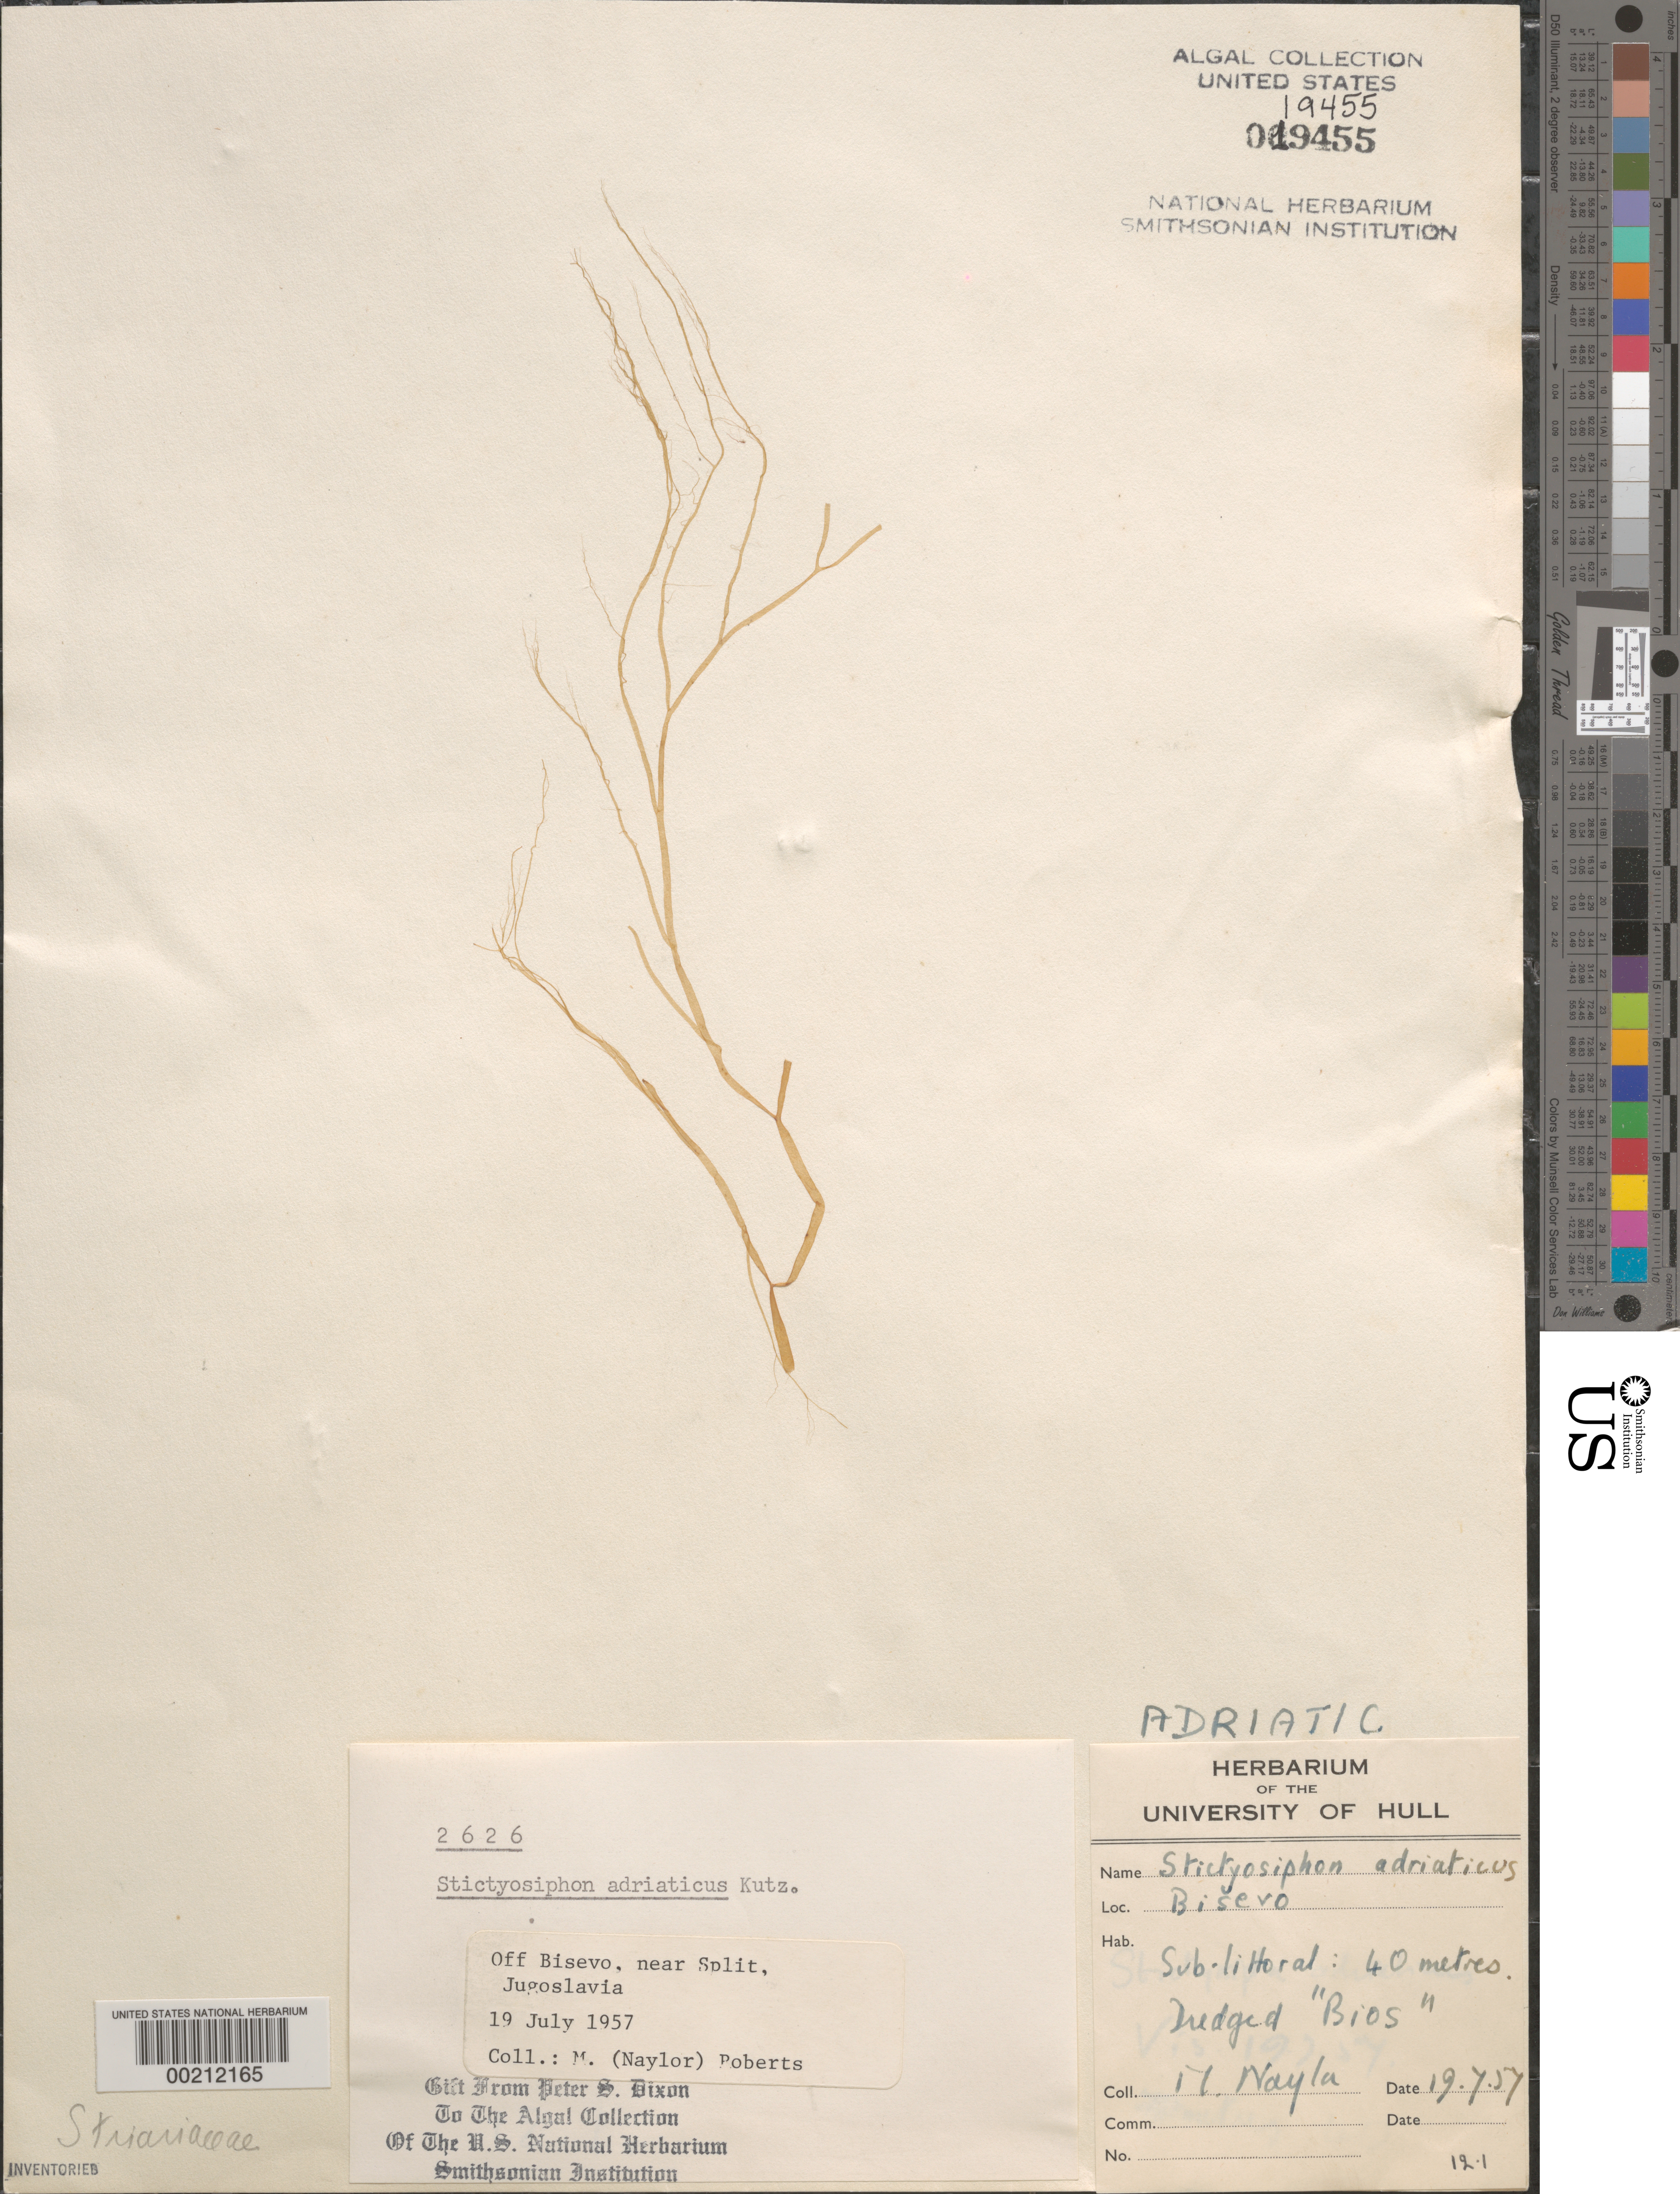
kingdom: Chromista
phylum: Ochrophyta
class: Phaeophyceae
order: Ectocarpales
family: Chordariaceae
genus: Stictyosiphon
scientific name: Stictyosiphon adriaticus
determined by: Dixon, P. S.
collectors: M. Roberts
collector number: PSD 2626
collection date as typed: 19 Jul 1957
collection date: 1957-07-19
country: Croatia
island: Bisevo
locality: Off Bisevo, near Split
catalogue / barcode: US 19455